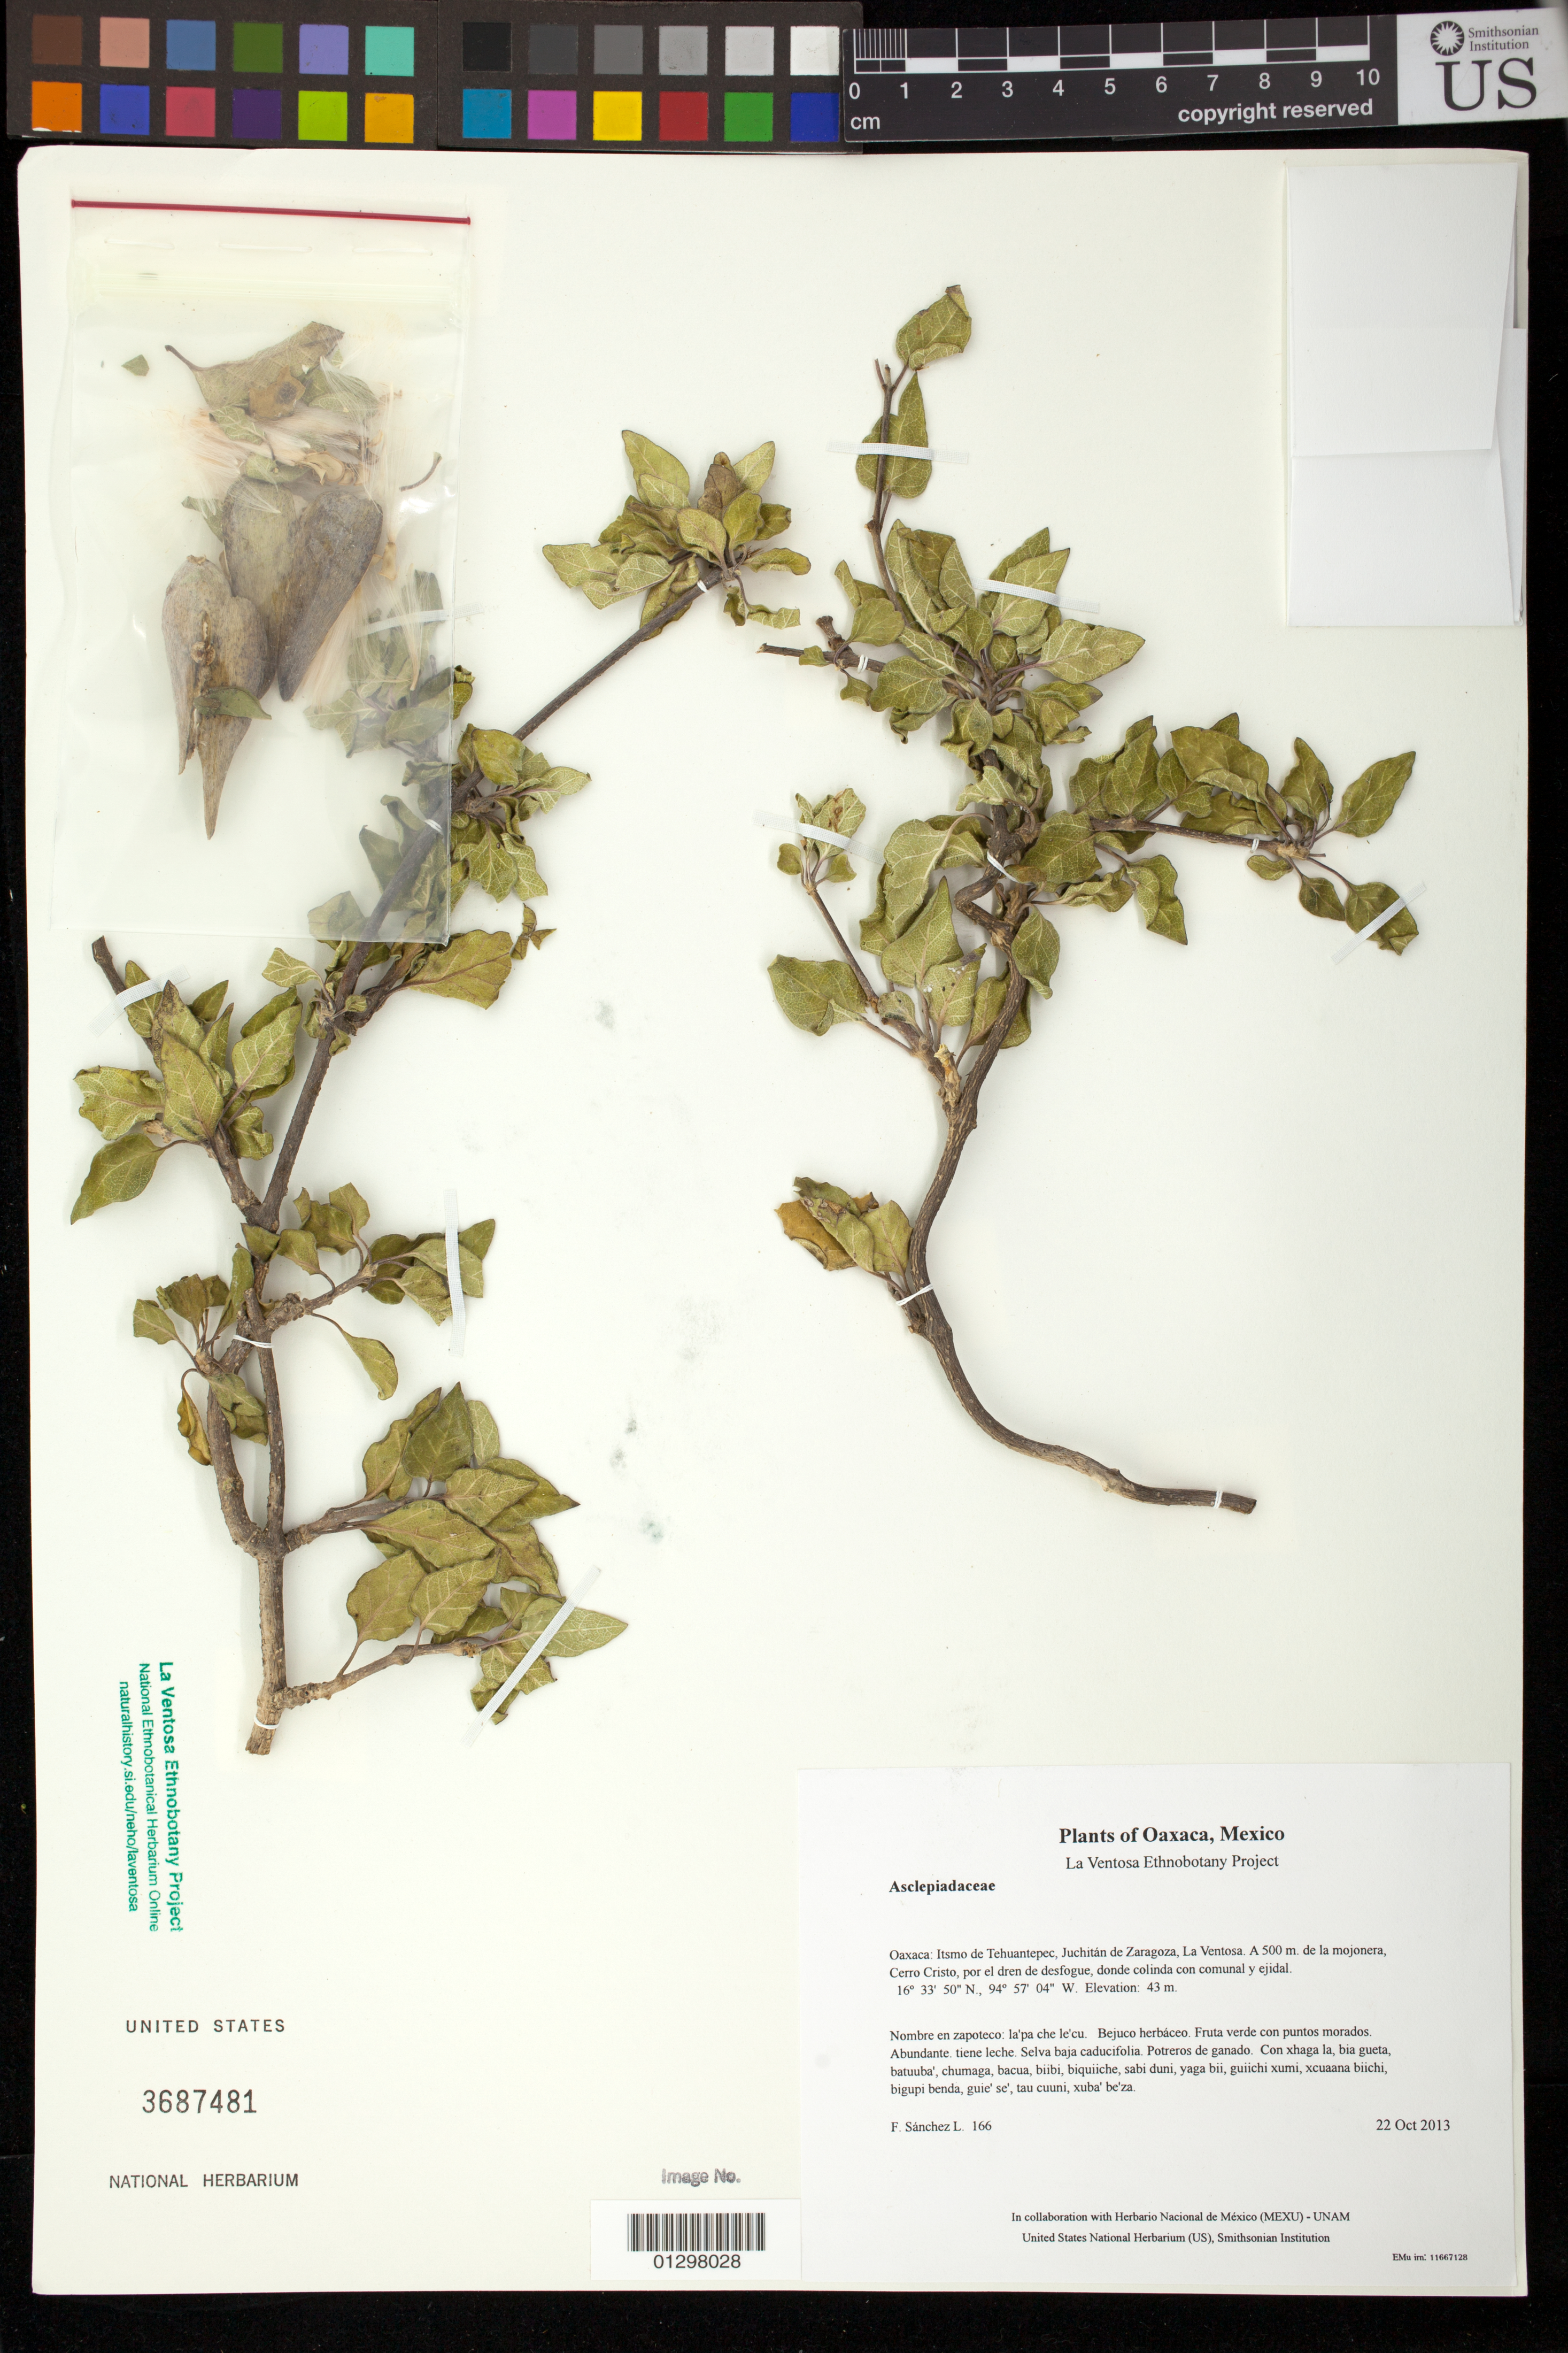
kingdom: Plantae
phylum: Tracheophyta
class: Magnoliopsida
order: Gentianales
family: Apocynaceae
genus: Marsdenia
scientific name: Marsdenia astephanoides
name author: (A. Gray) Woodson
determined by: Juárez-Jaimes, Verónica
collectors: F. Sánchez L.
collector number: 166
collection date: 2013-10-22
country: Mexico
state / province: Oaxaca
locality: Itsmo de Tehuantepec, Juchitán de Zaragoza, La Ventosa. A 500 m. de la mojonera, Cerro Cristo, por el dren de desfogue, donde colinda con comunal y ejidal.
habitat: Selva baja caducifolia. Potreros de ganado.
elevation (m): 43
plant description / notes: MEXU, US; Luba'. Cuaananaxhi naga' ne caadxi puntu nagu. Stale.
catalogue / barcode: US 3687481